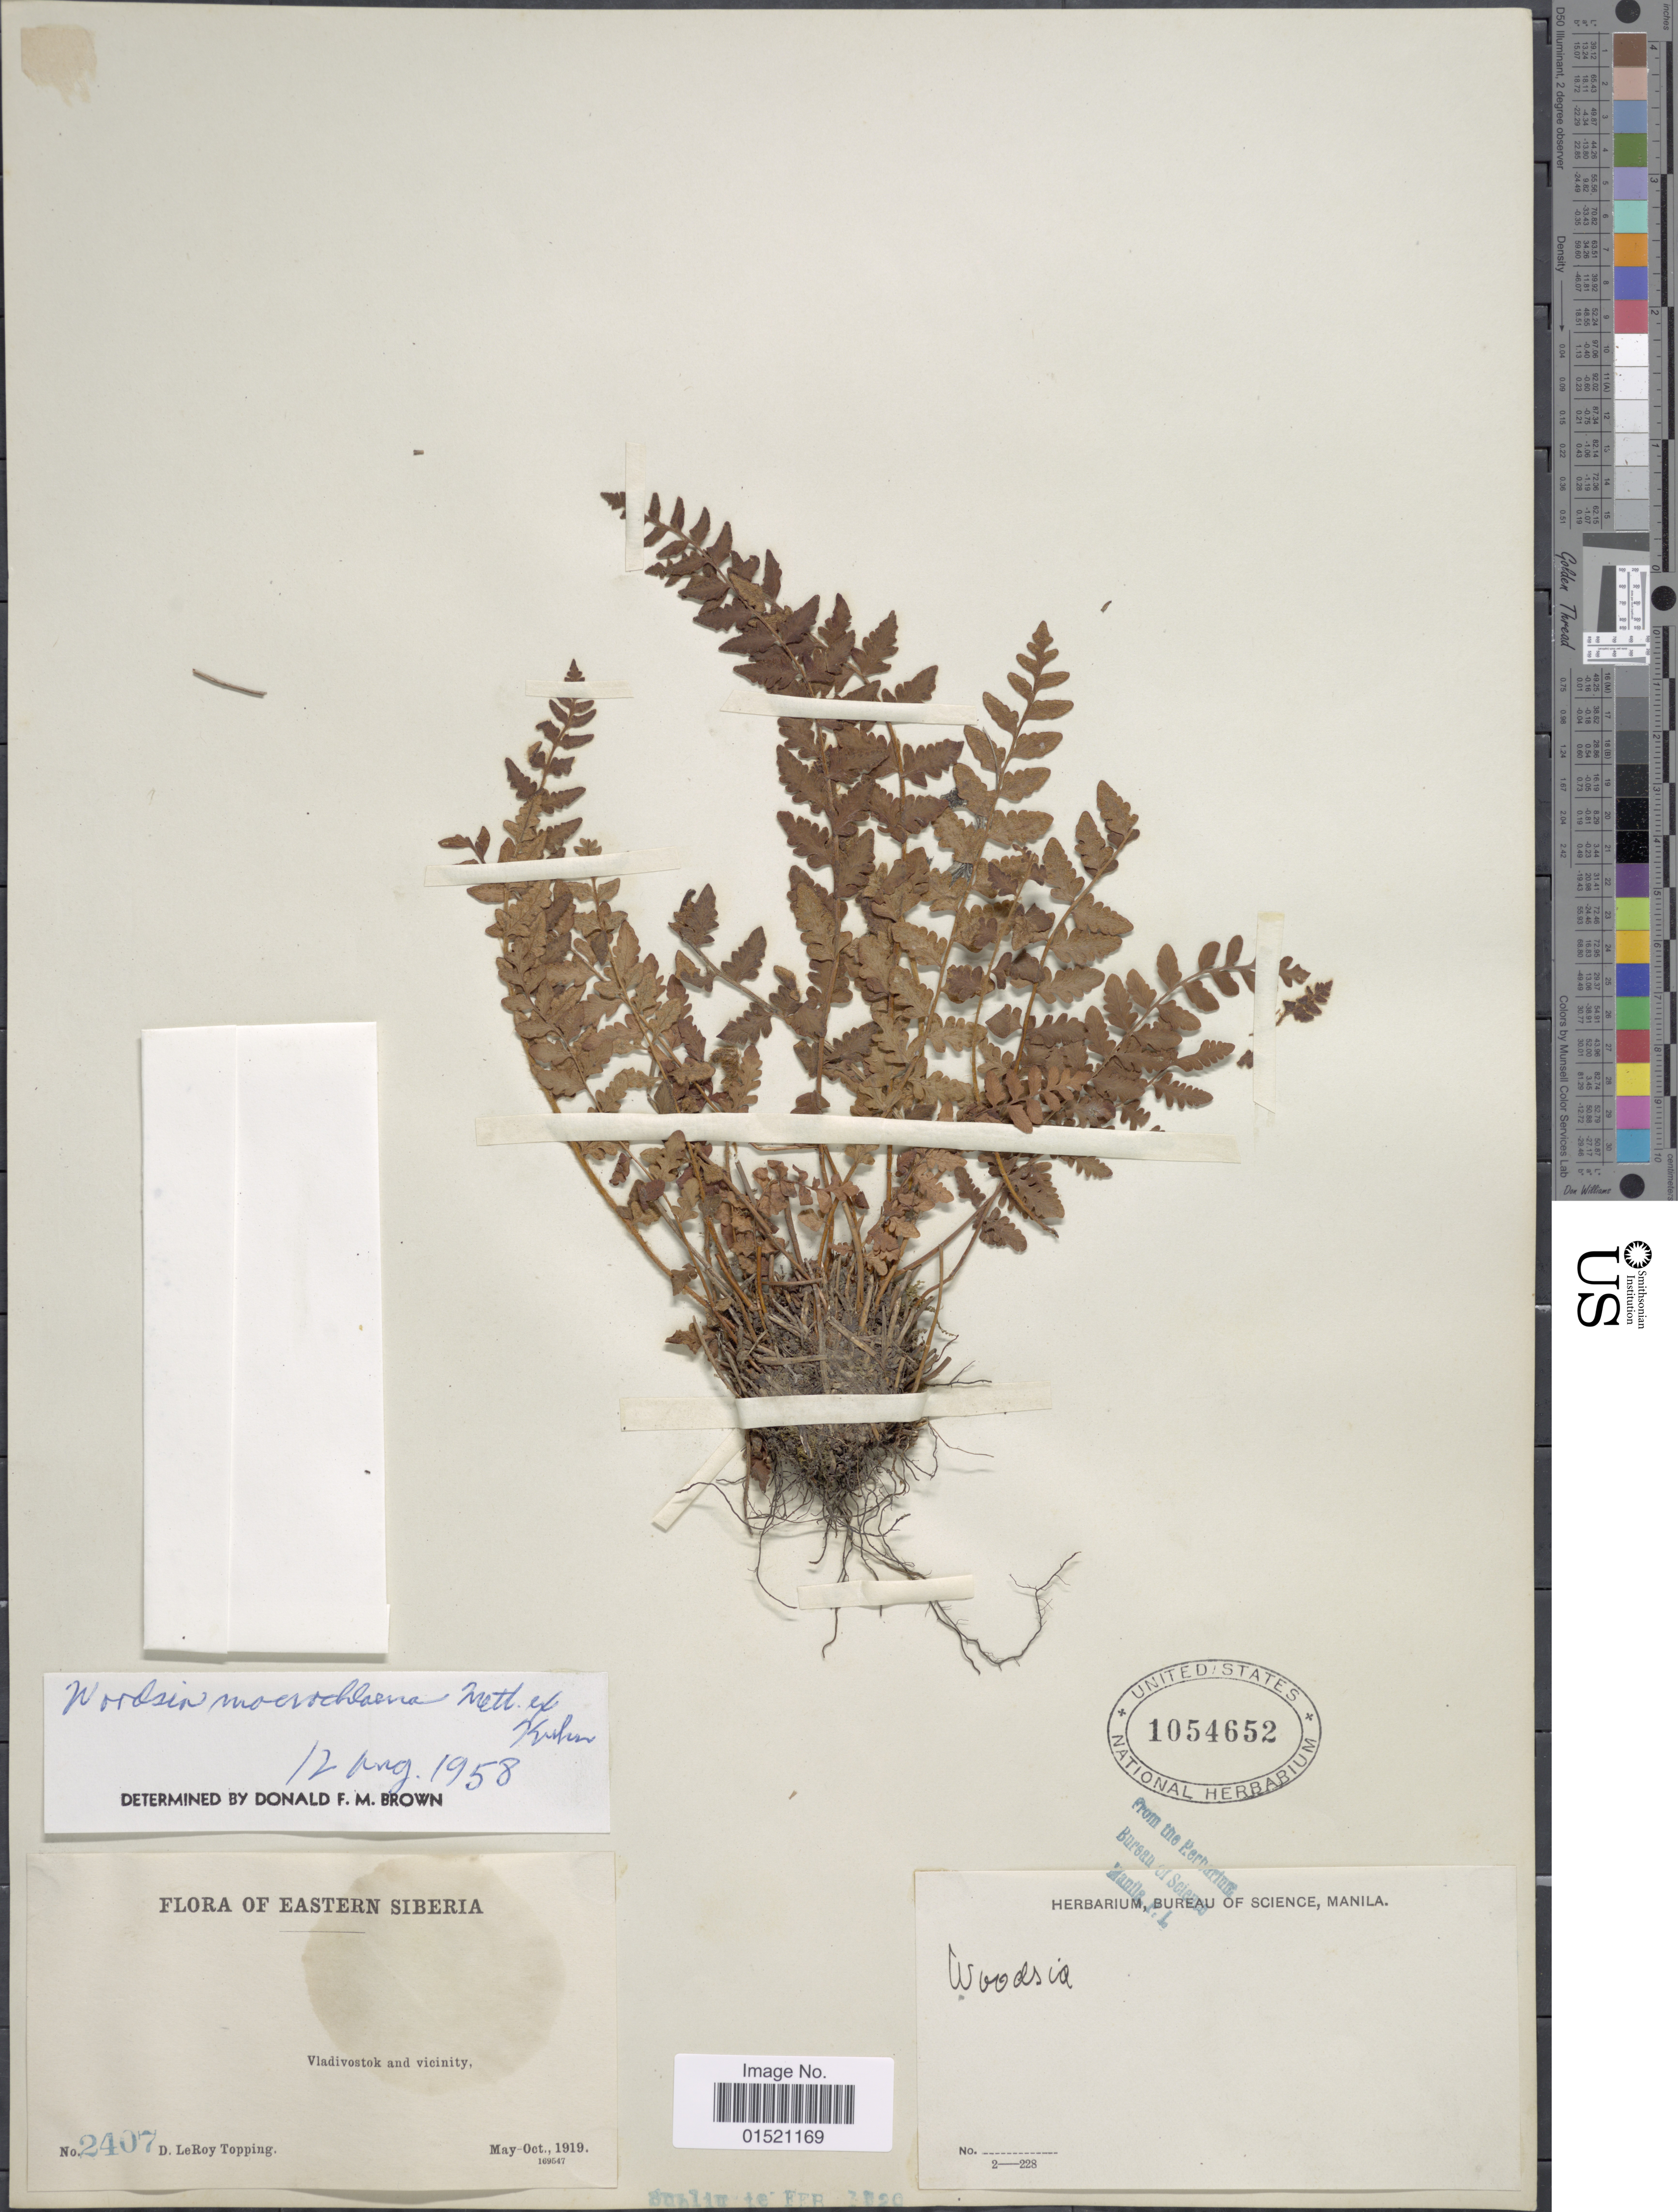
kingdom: Plantae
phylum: Tracheophyta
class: Polypodiopsida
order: Polypodiales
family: Woodsiaceae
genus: Woodsia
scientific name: Woodsia macrochlaena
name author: Mett. ex Kuhn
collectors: D. L. Topping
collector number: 2407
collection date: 1919-05/1919-10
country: Russian Federation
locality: Eastern Siberia, Vladivostok and vicinity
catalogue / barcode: US 1054652